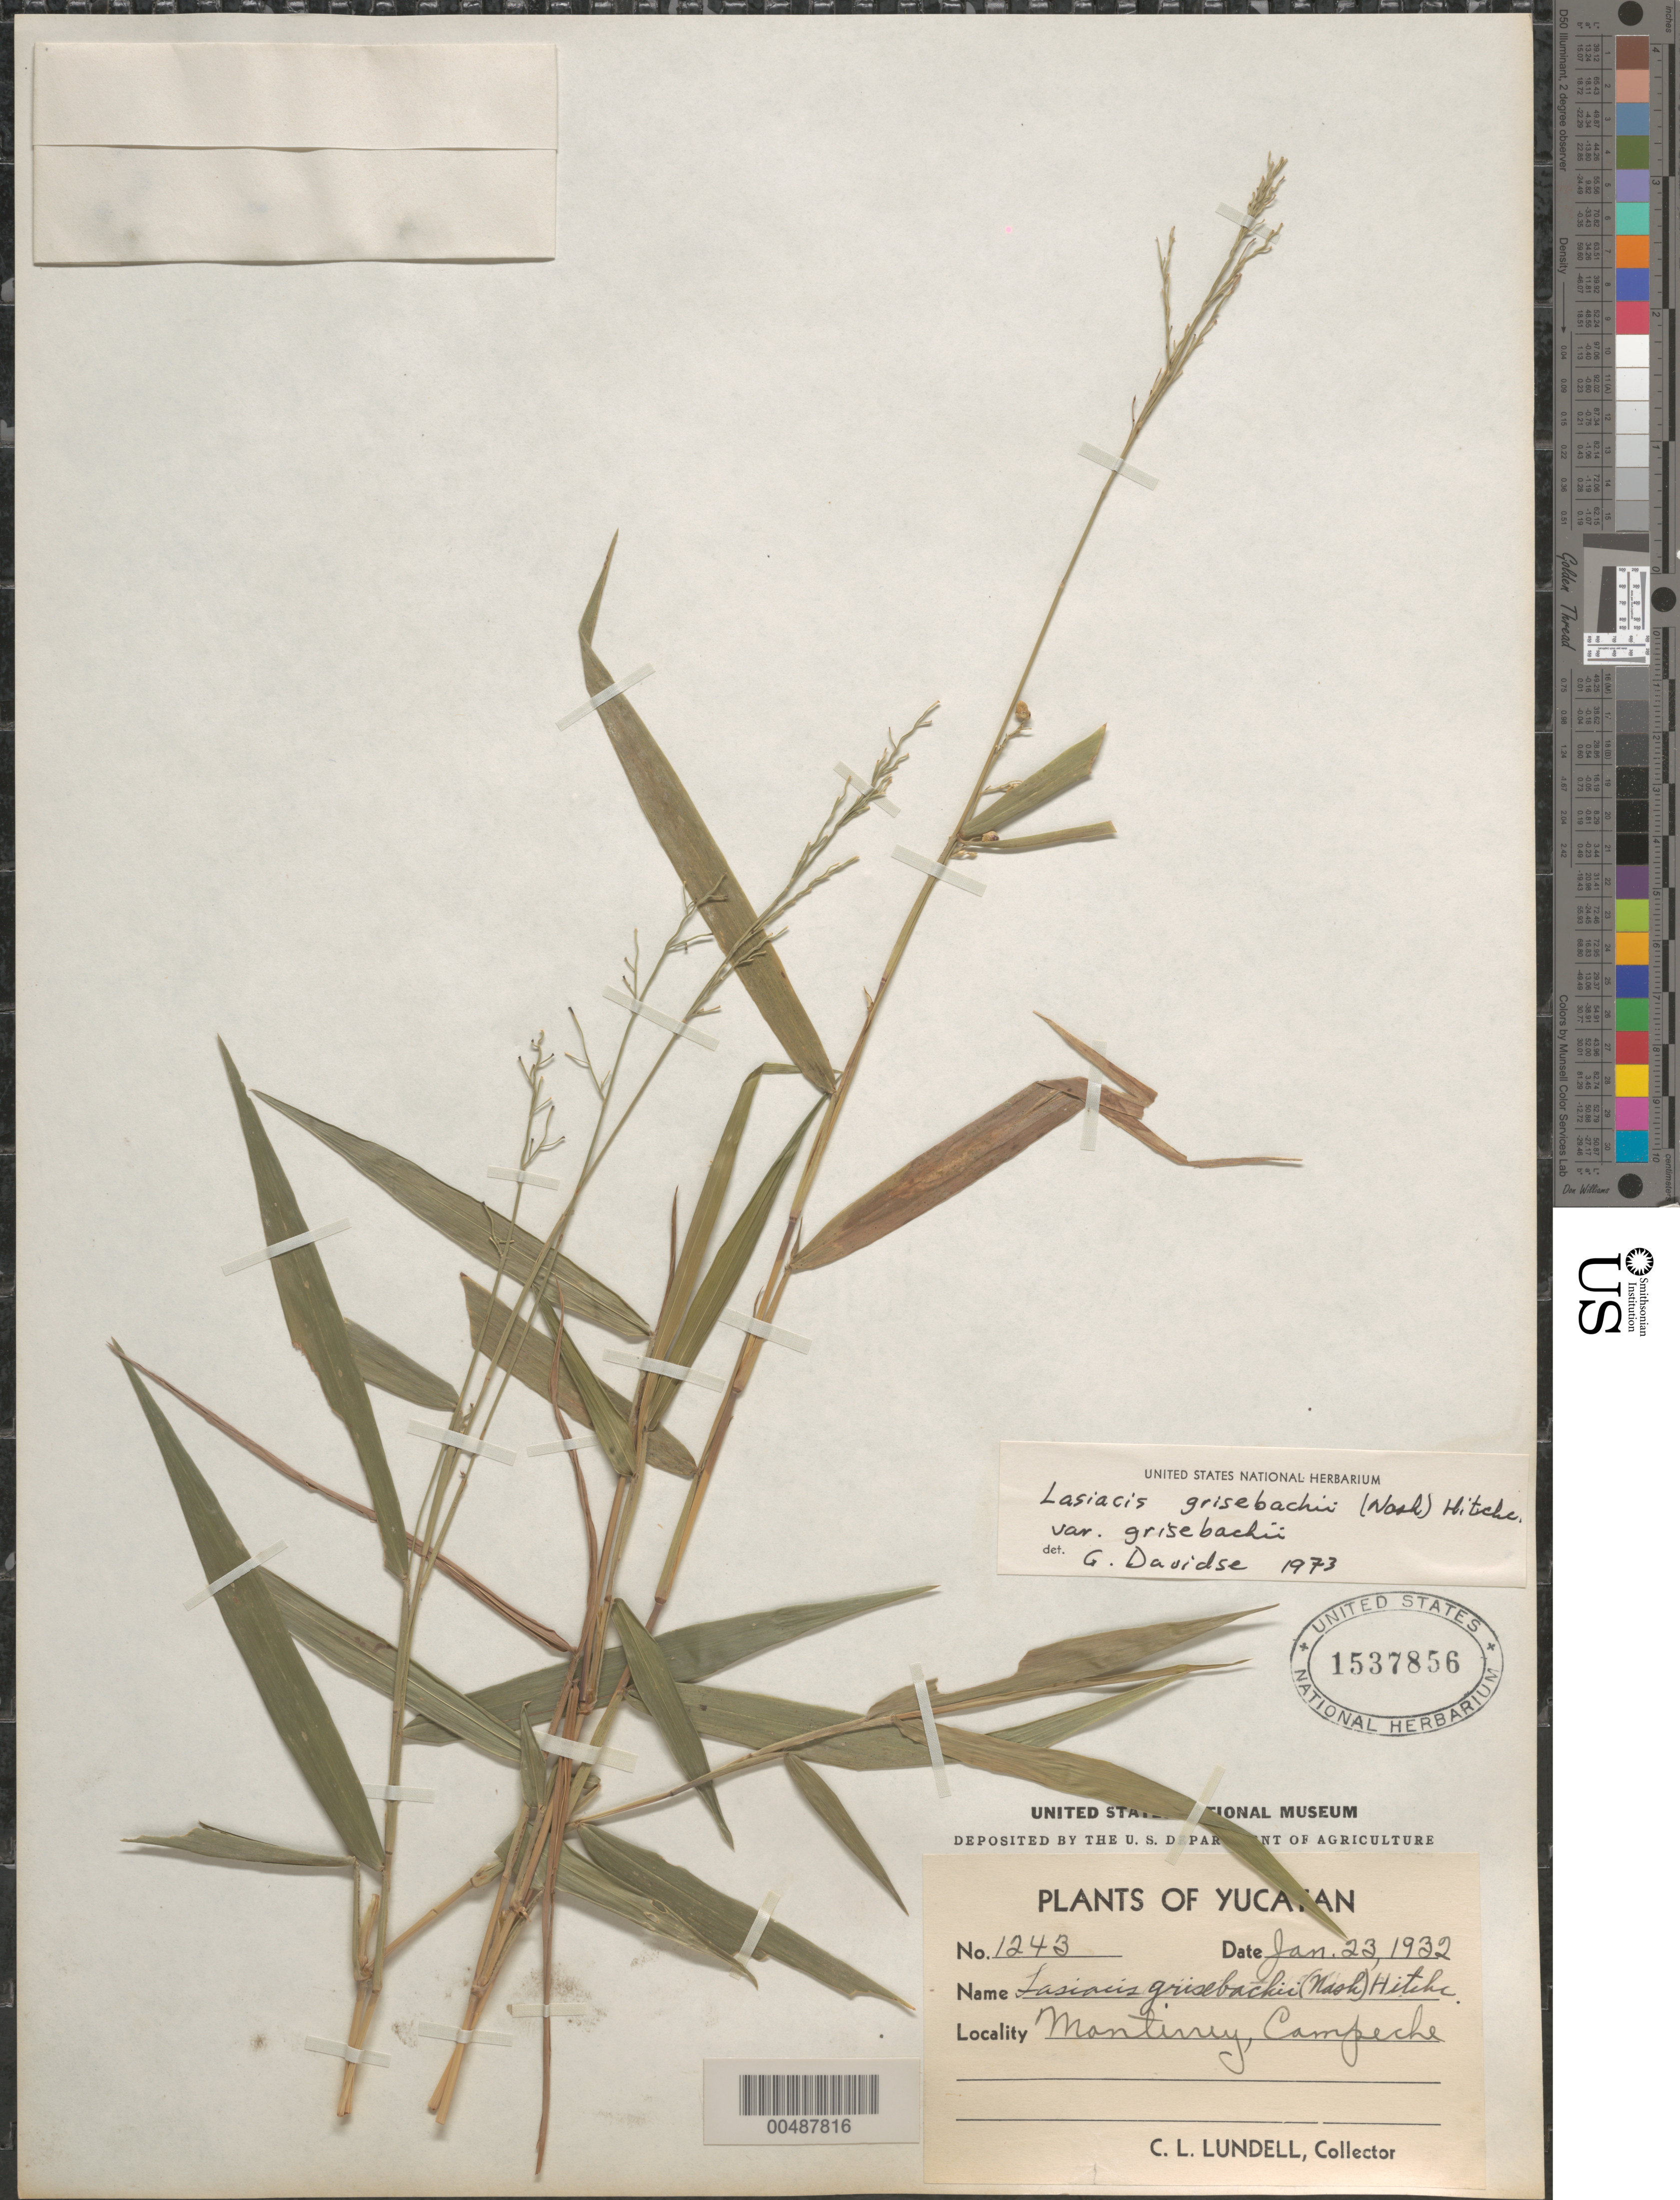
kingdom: Plantae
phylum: Tracheophyta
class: Liliopsida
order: Poales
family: Poaceae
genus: Lasiacis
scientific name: Lasiacis grisebachii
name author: (Nash) Hitchc.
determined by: Davidse, Gerrit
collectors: C. L. Lundell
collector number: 1243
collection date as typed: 23 Jan 1932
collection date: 1932-01-23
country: Mexico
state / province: Chiapas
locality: Yucatan Peninsula, Monterrey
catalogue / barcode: US 1537856